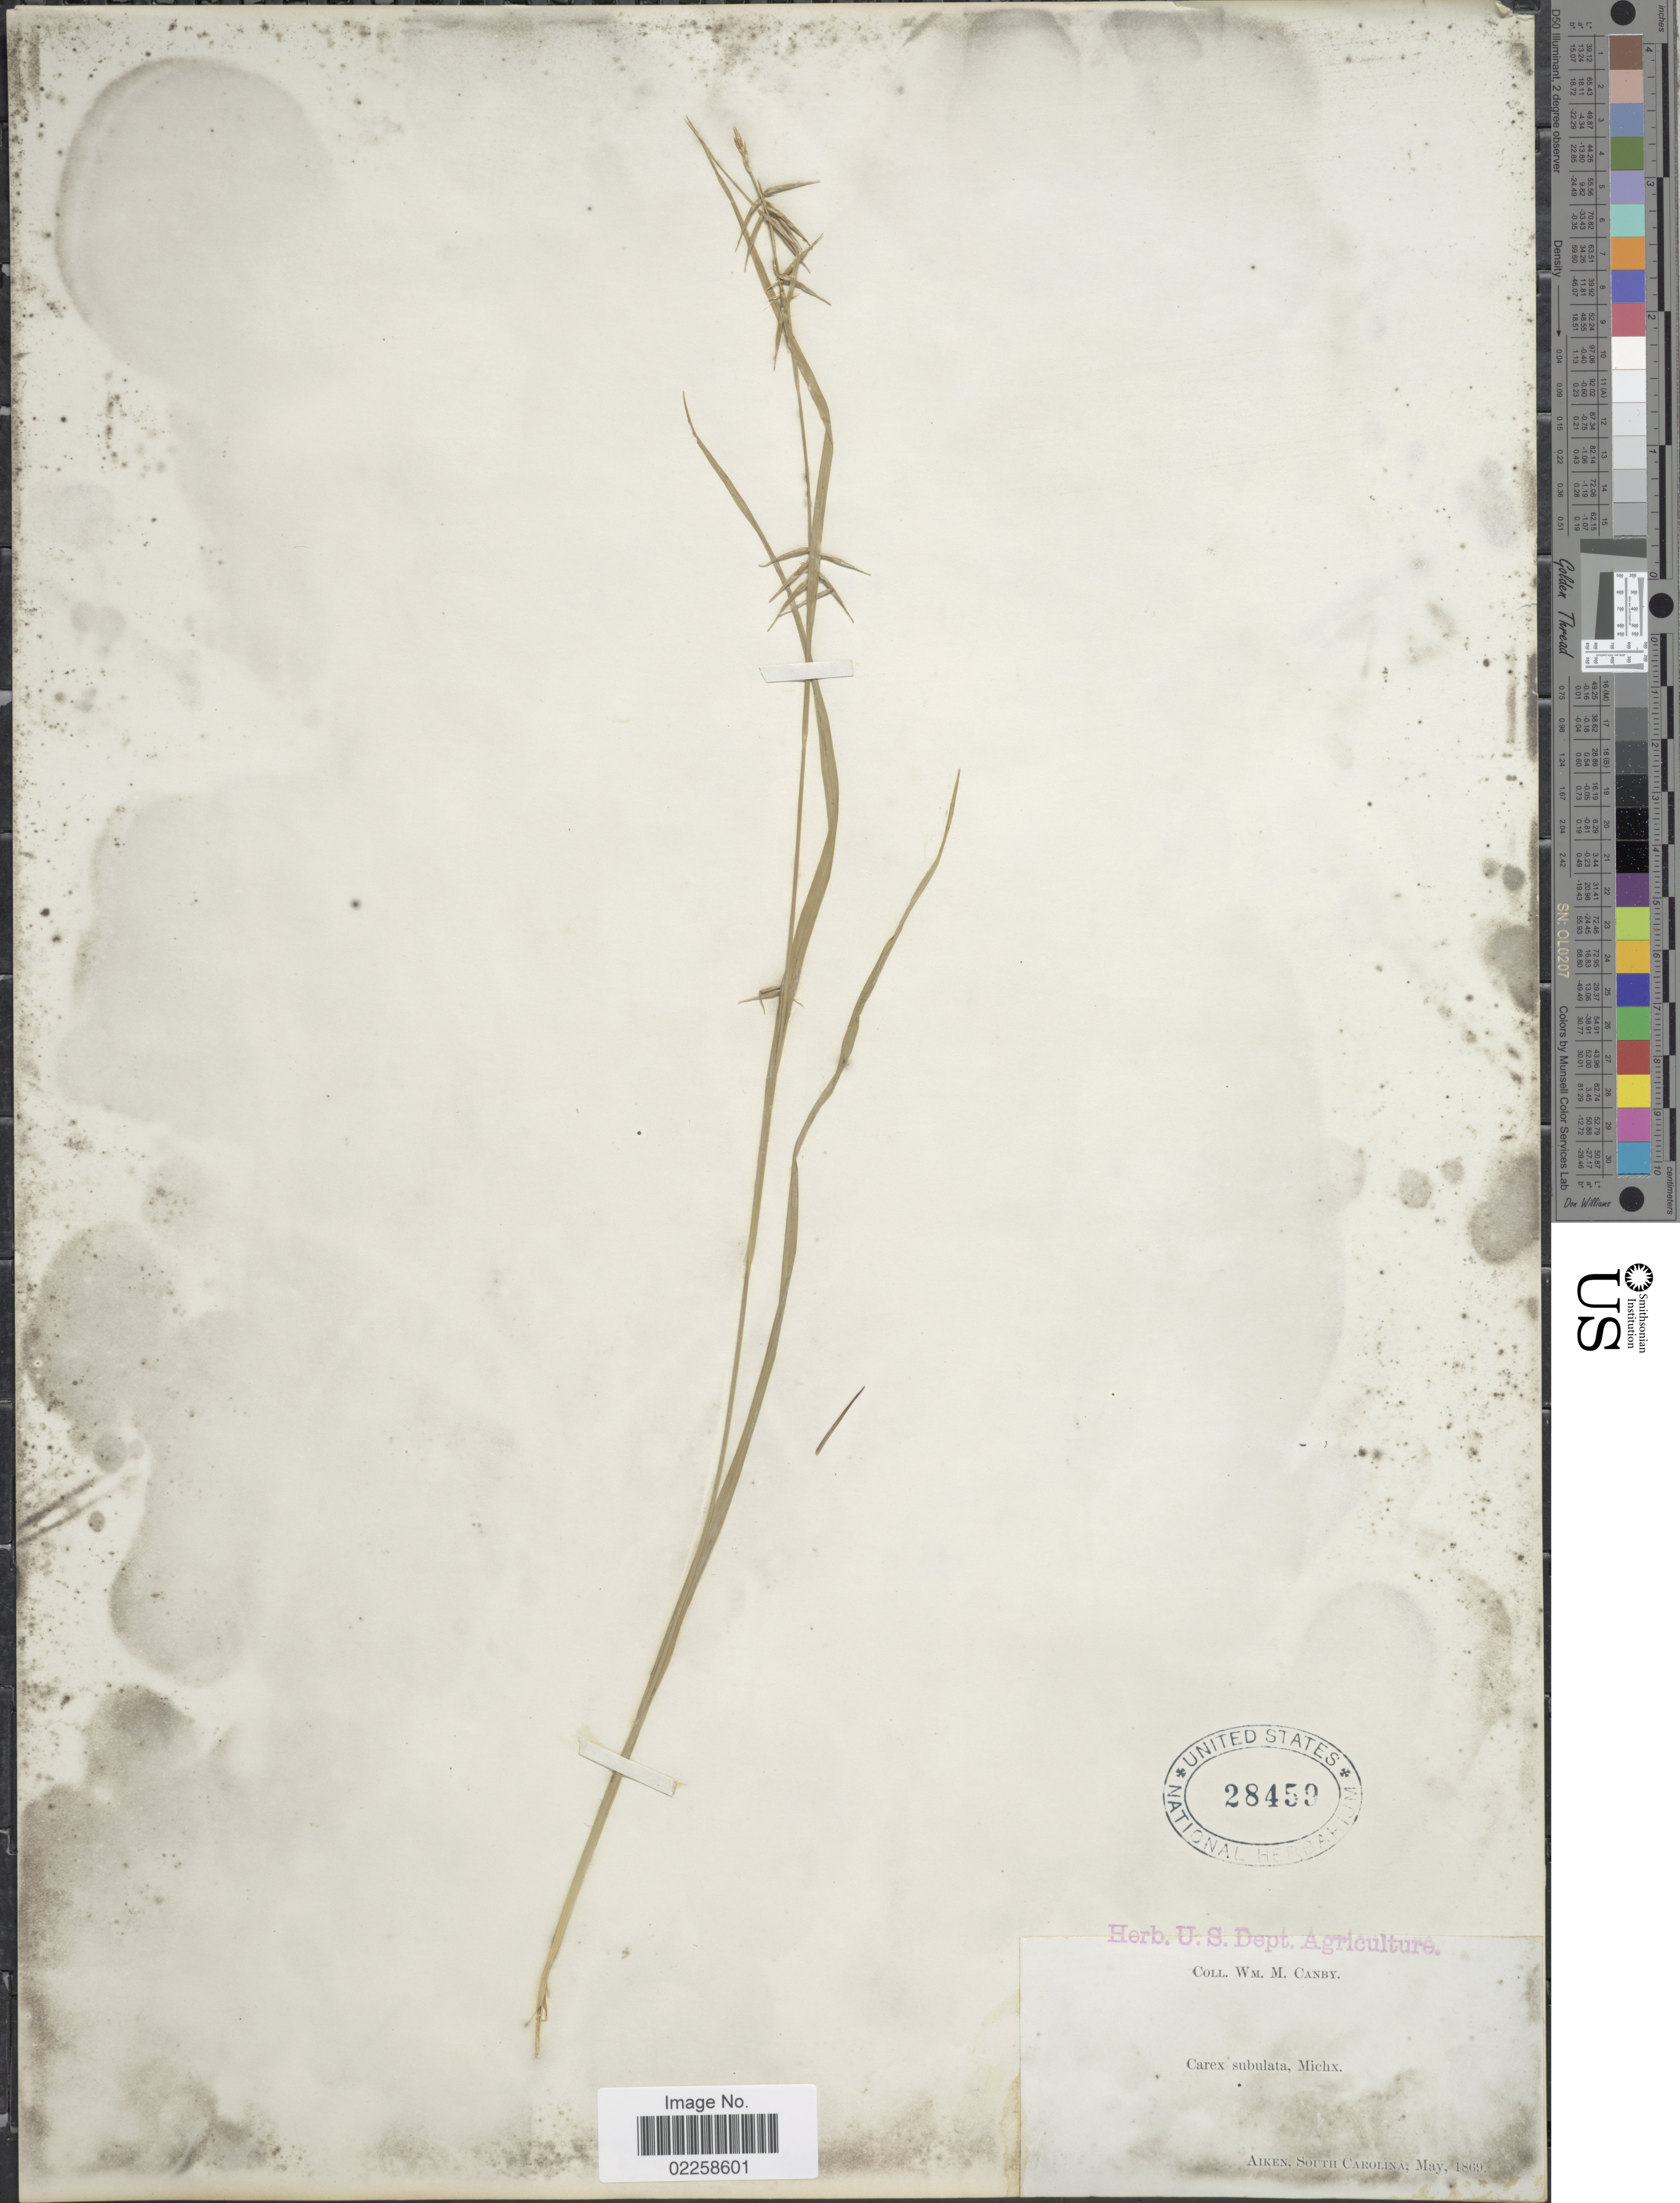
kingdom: Plantae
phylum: Tracheophyta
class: Liliopsida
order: Poales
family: Cyperaceae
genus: Carex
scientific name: Carex collinsii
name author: Nutt.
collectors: W. M. Canby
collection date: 1869-05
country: United States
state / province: South Carolina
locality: Aiken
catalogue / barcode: US 28459